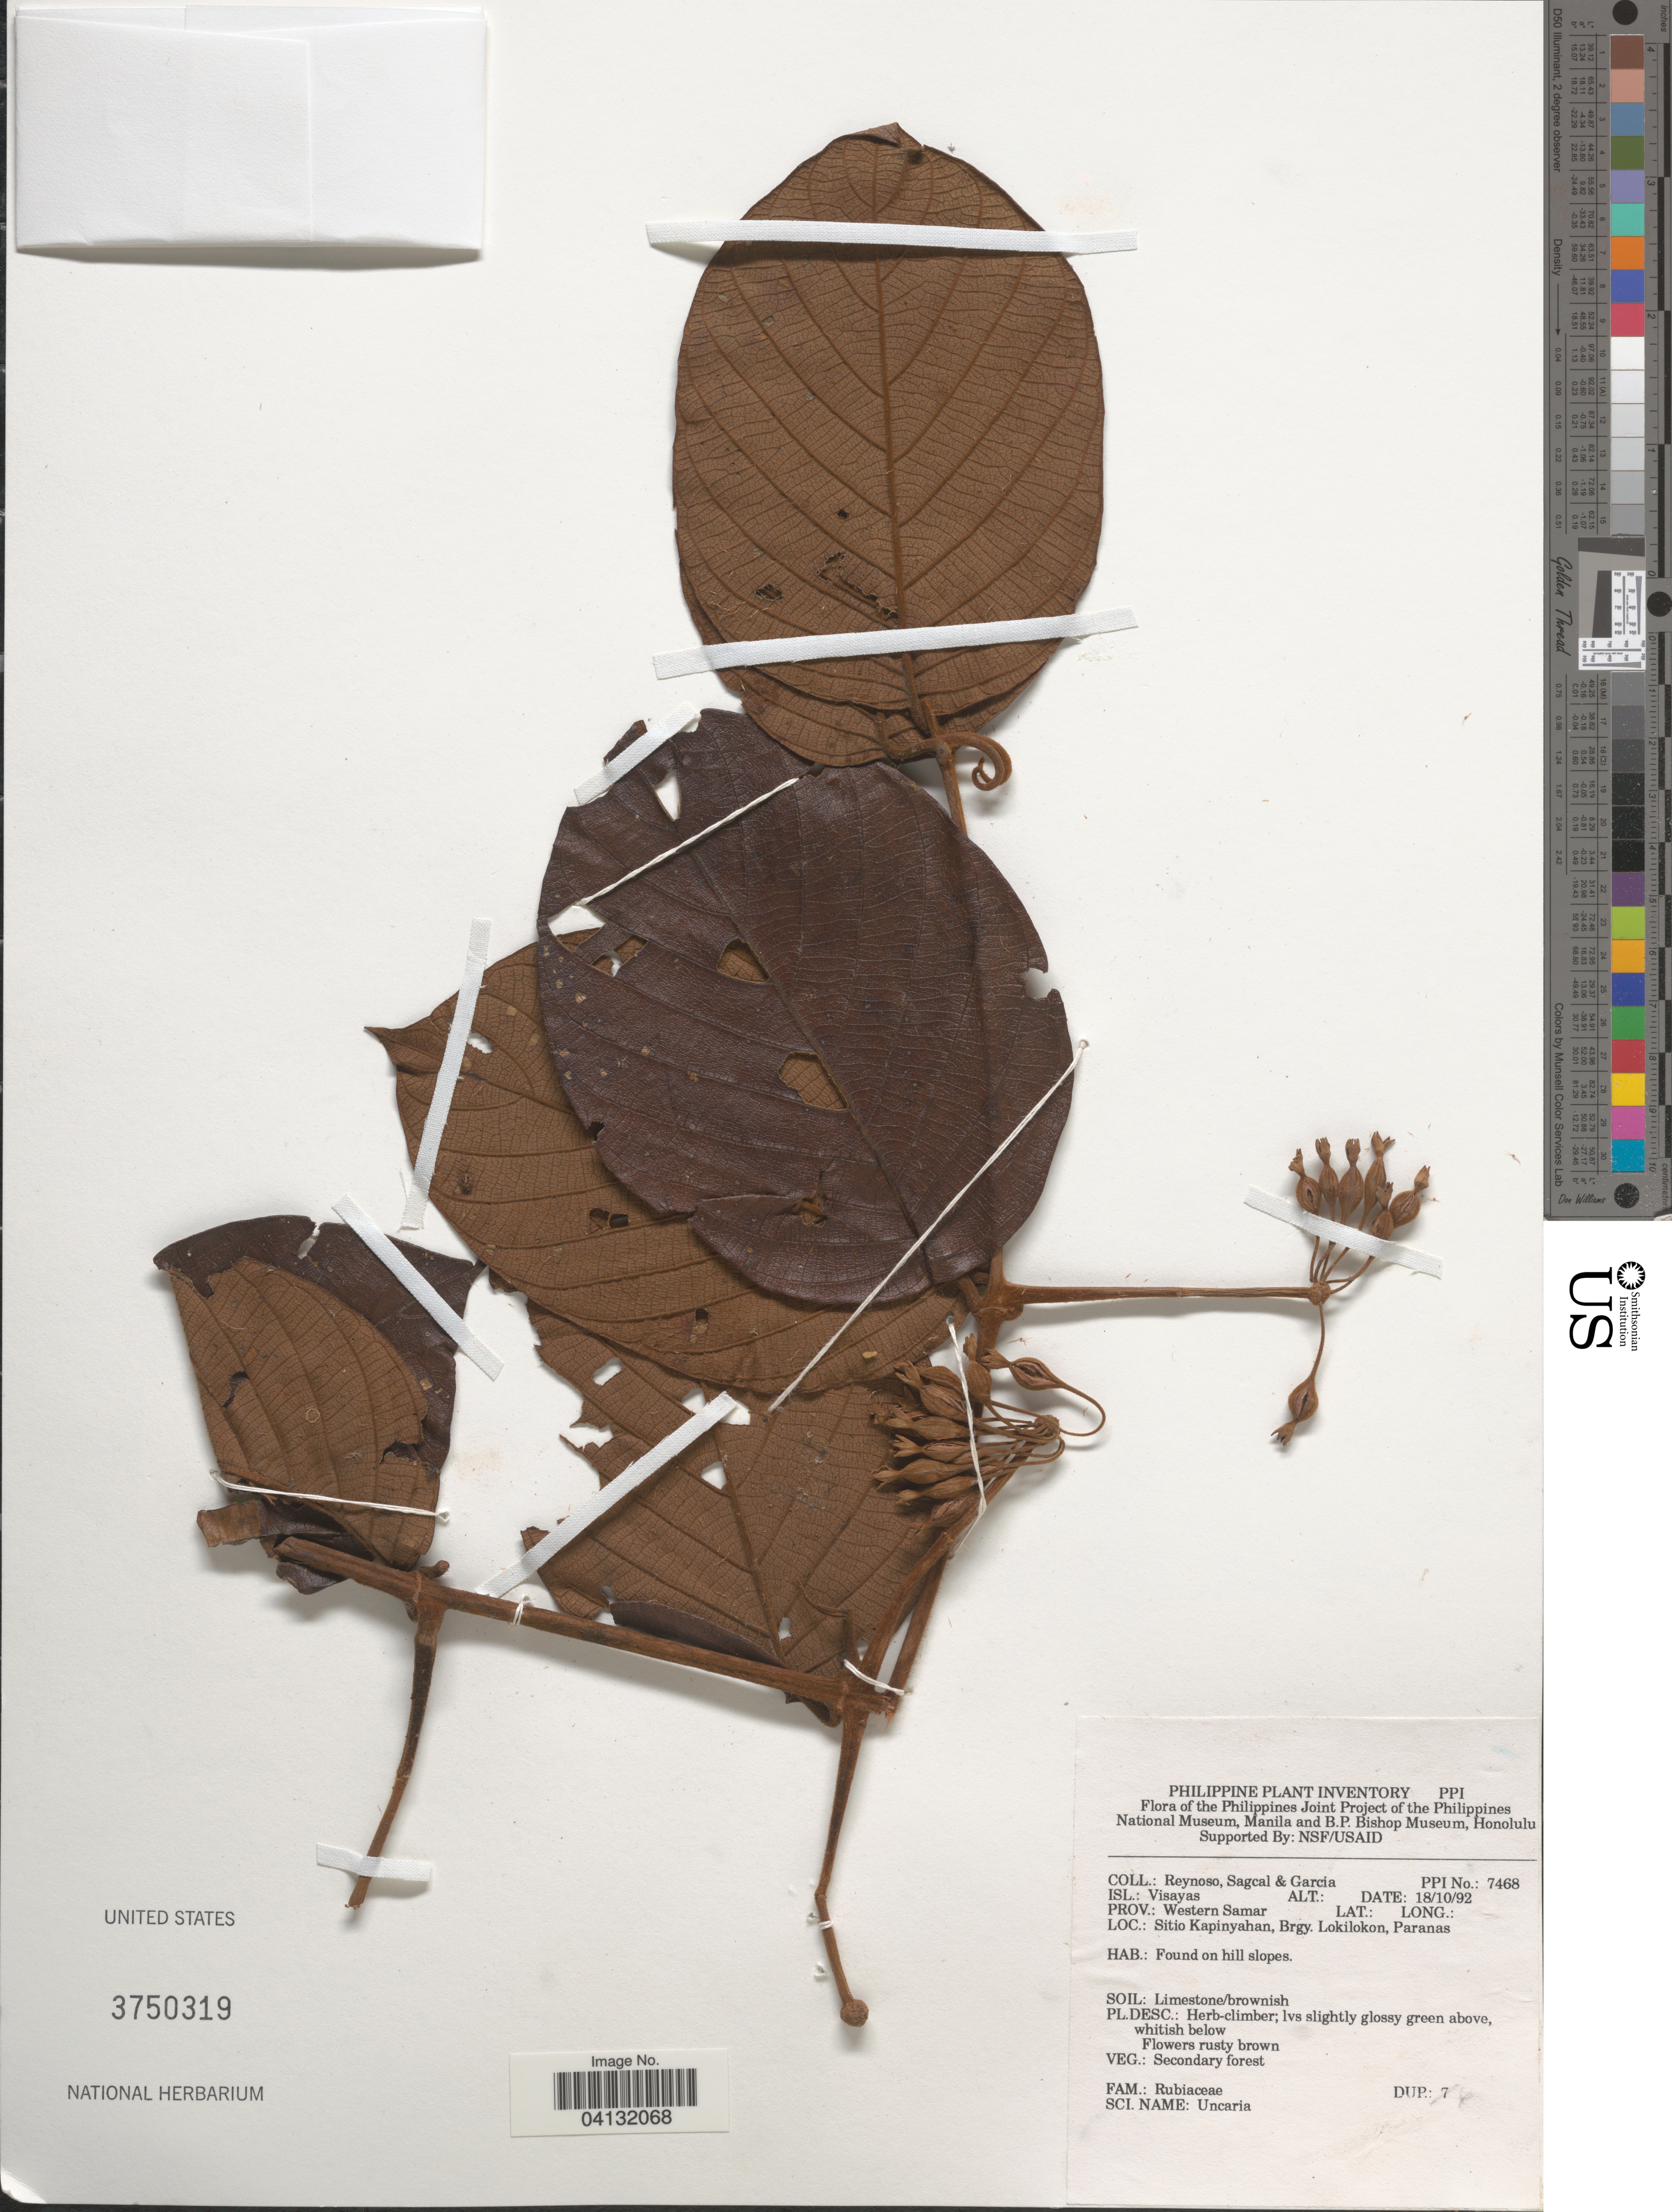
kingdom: Plantae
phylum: Tracheophyta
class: Magnoliopsida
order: Gentianales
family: Rubiaceae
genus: Uncaria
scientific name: Uncaria sp.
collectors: E. Reynoso, E. Sagcal & H. Garcia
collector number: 7468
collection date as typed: Transcribed d/m/y: 18/10/92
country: Philippines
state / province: Eastern Visayas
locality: Isl.: Visayas. Prov.: Western Samar. Sitio Kapinyahan, Brgy. Lokilokon, Paranas.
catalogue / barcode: US 3750319